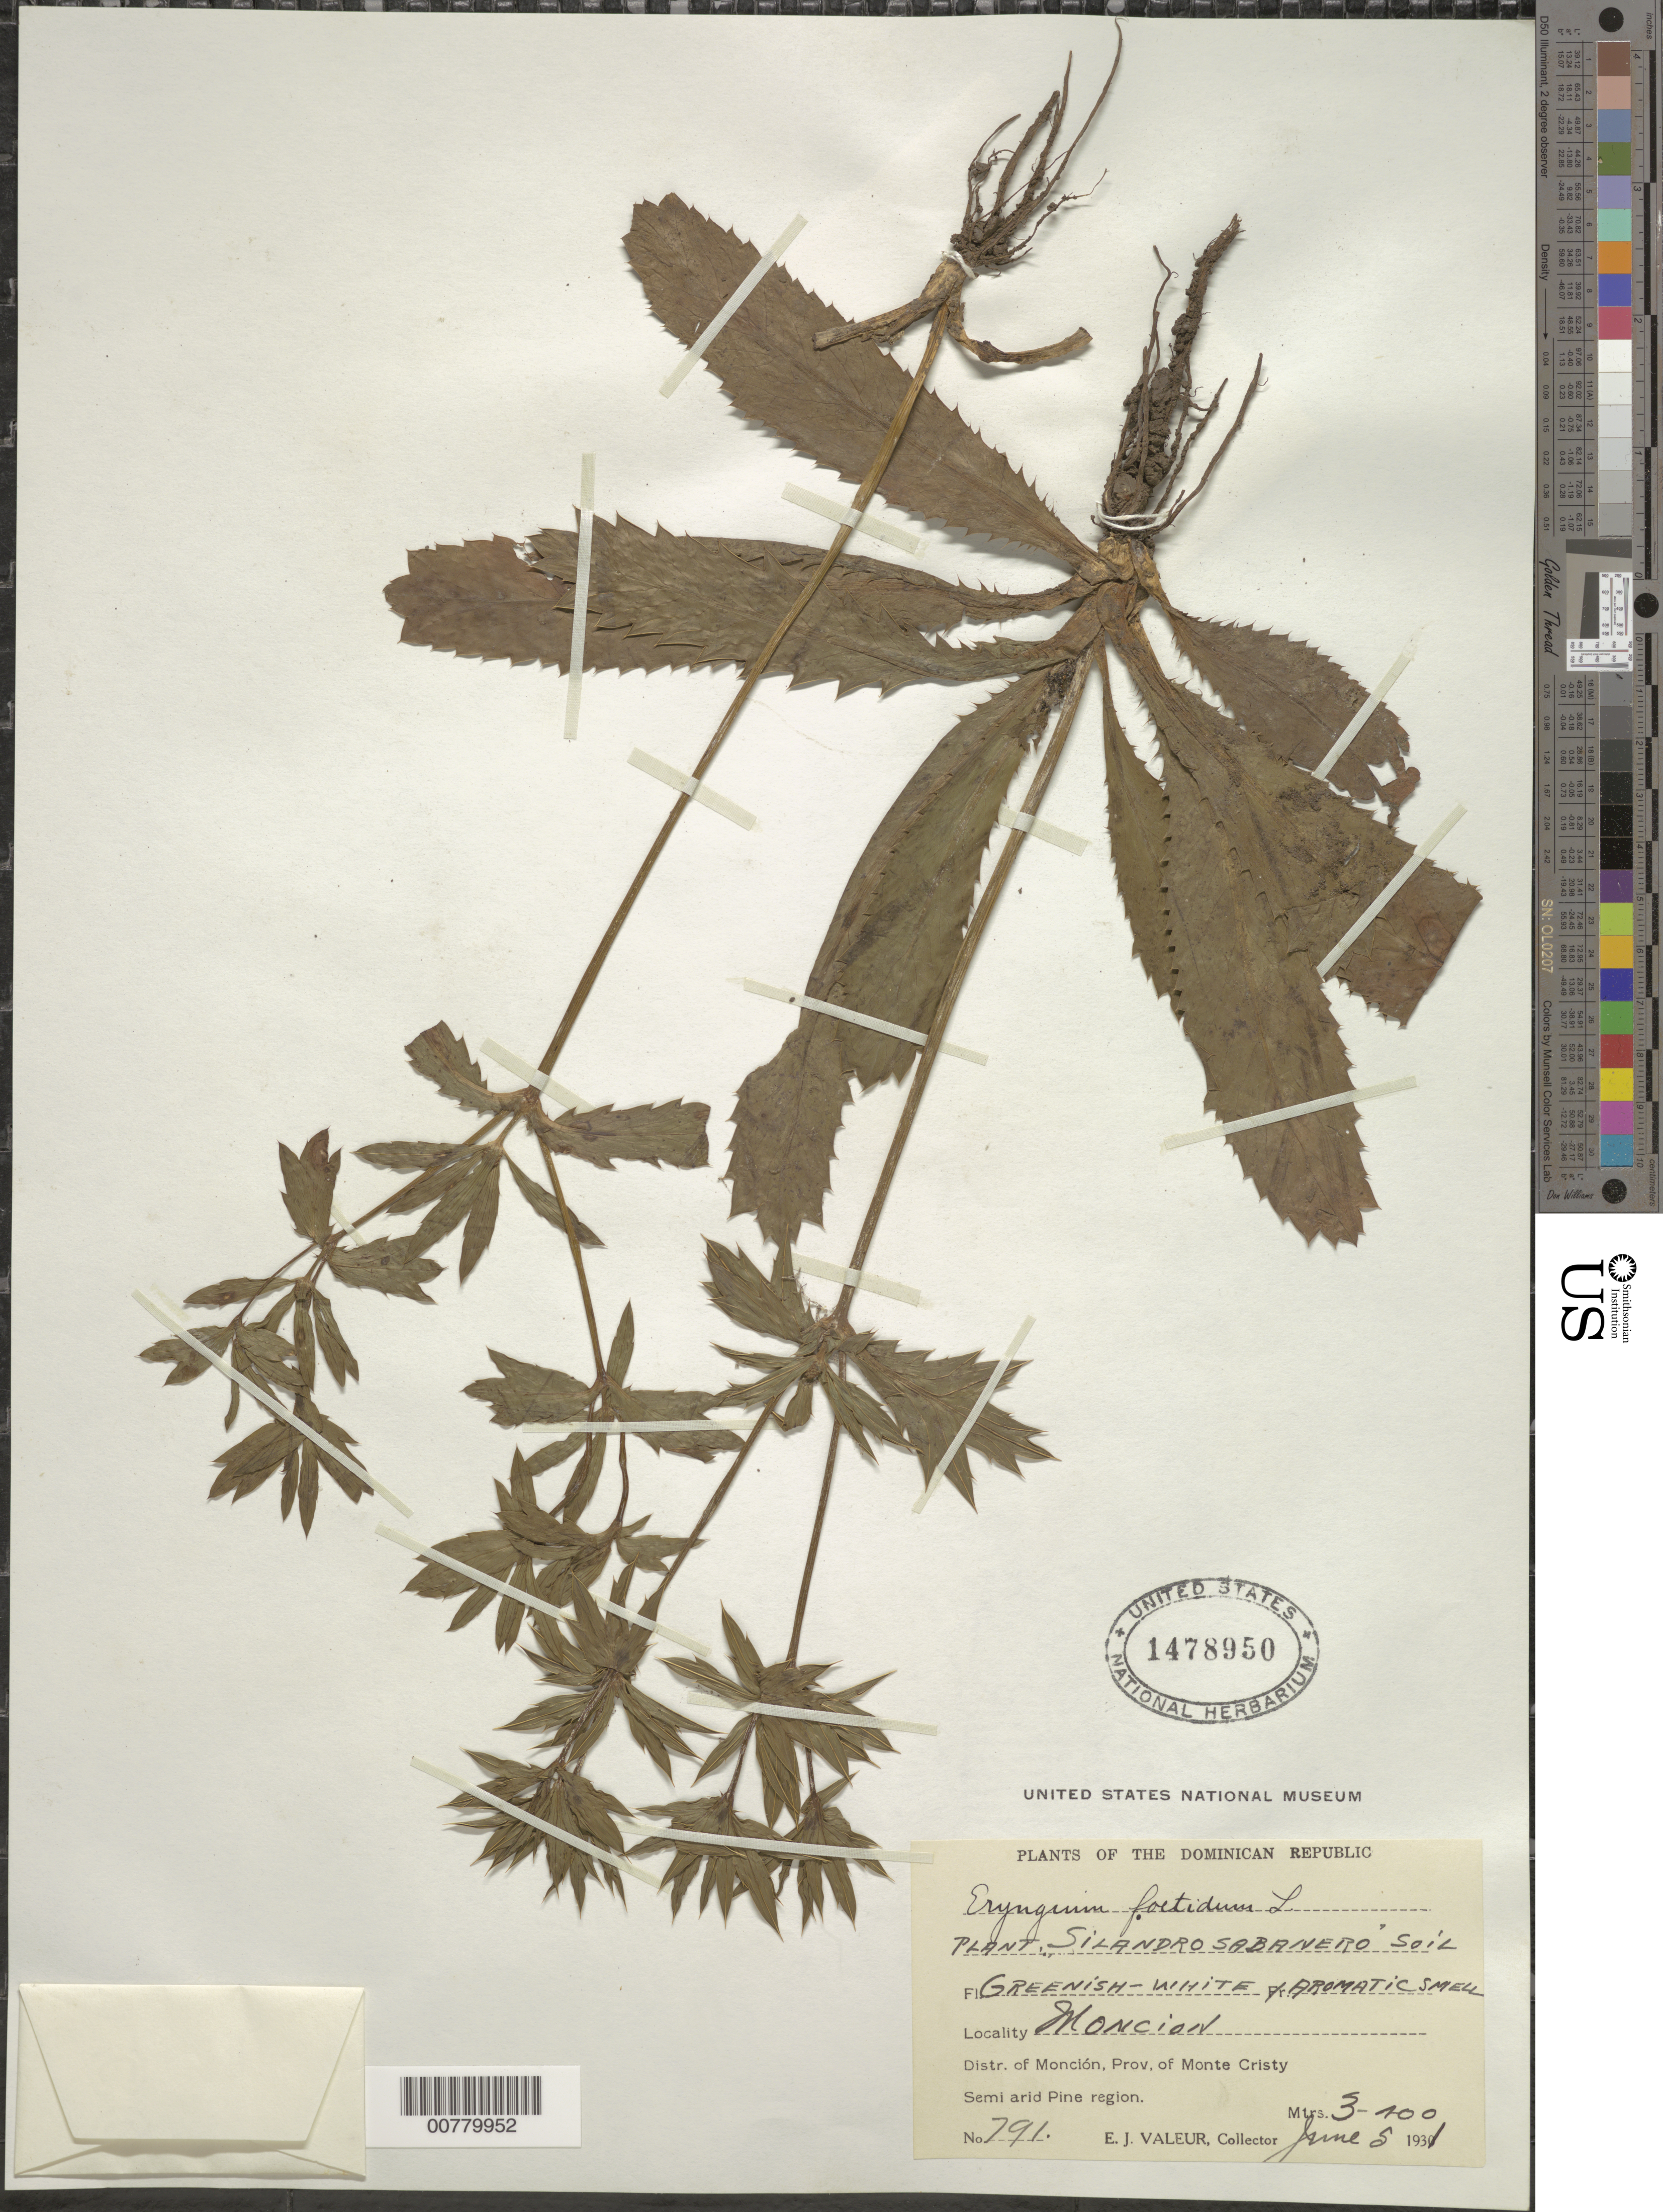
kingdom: Plantae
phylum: Tracheophyta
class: Magnoliopsida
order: Apiales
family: Apiaceae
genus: Eryngium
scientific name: Eryngium foetidum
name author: L.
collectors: E. Valeur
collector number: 791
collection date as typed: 05 Jun 1931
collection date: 1931-06-05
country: Dominican Republic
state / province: Monte Cristi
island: Hispaniola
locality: Monción, Monción.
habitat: Semi arid Pine region.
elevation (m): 300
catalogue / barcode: US 1478950